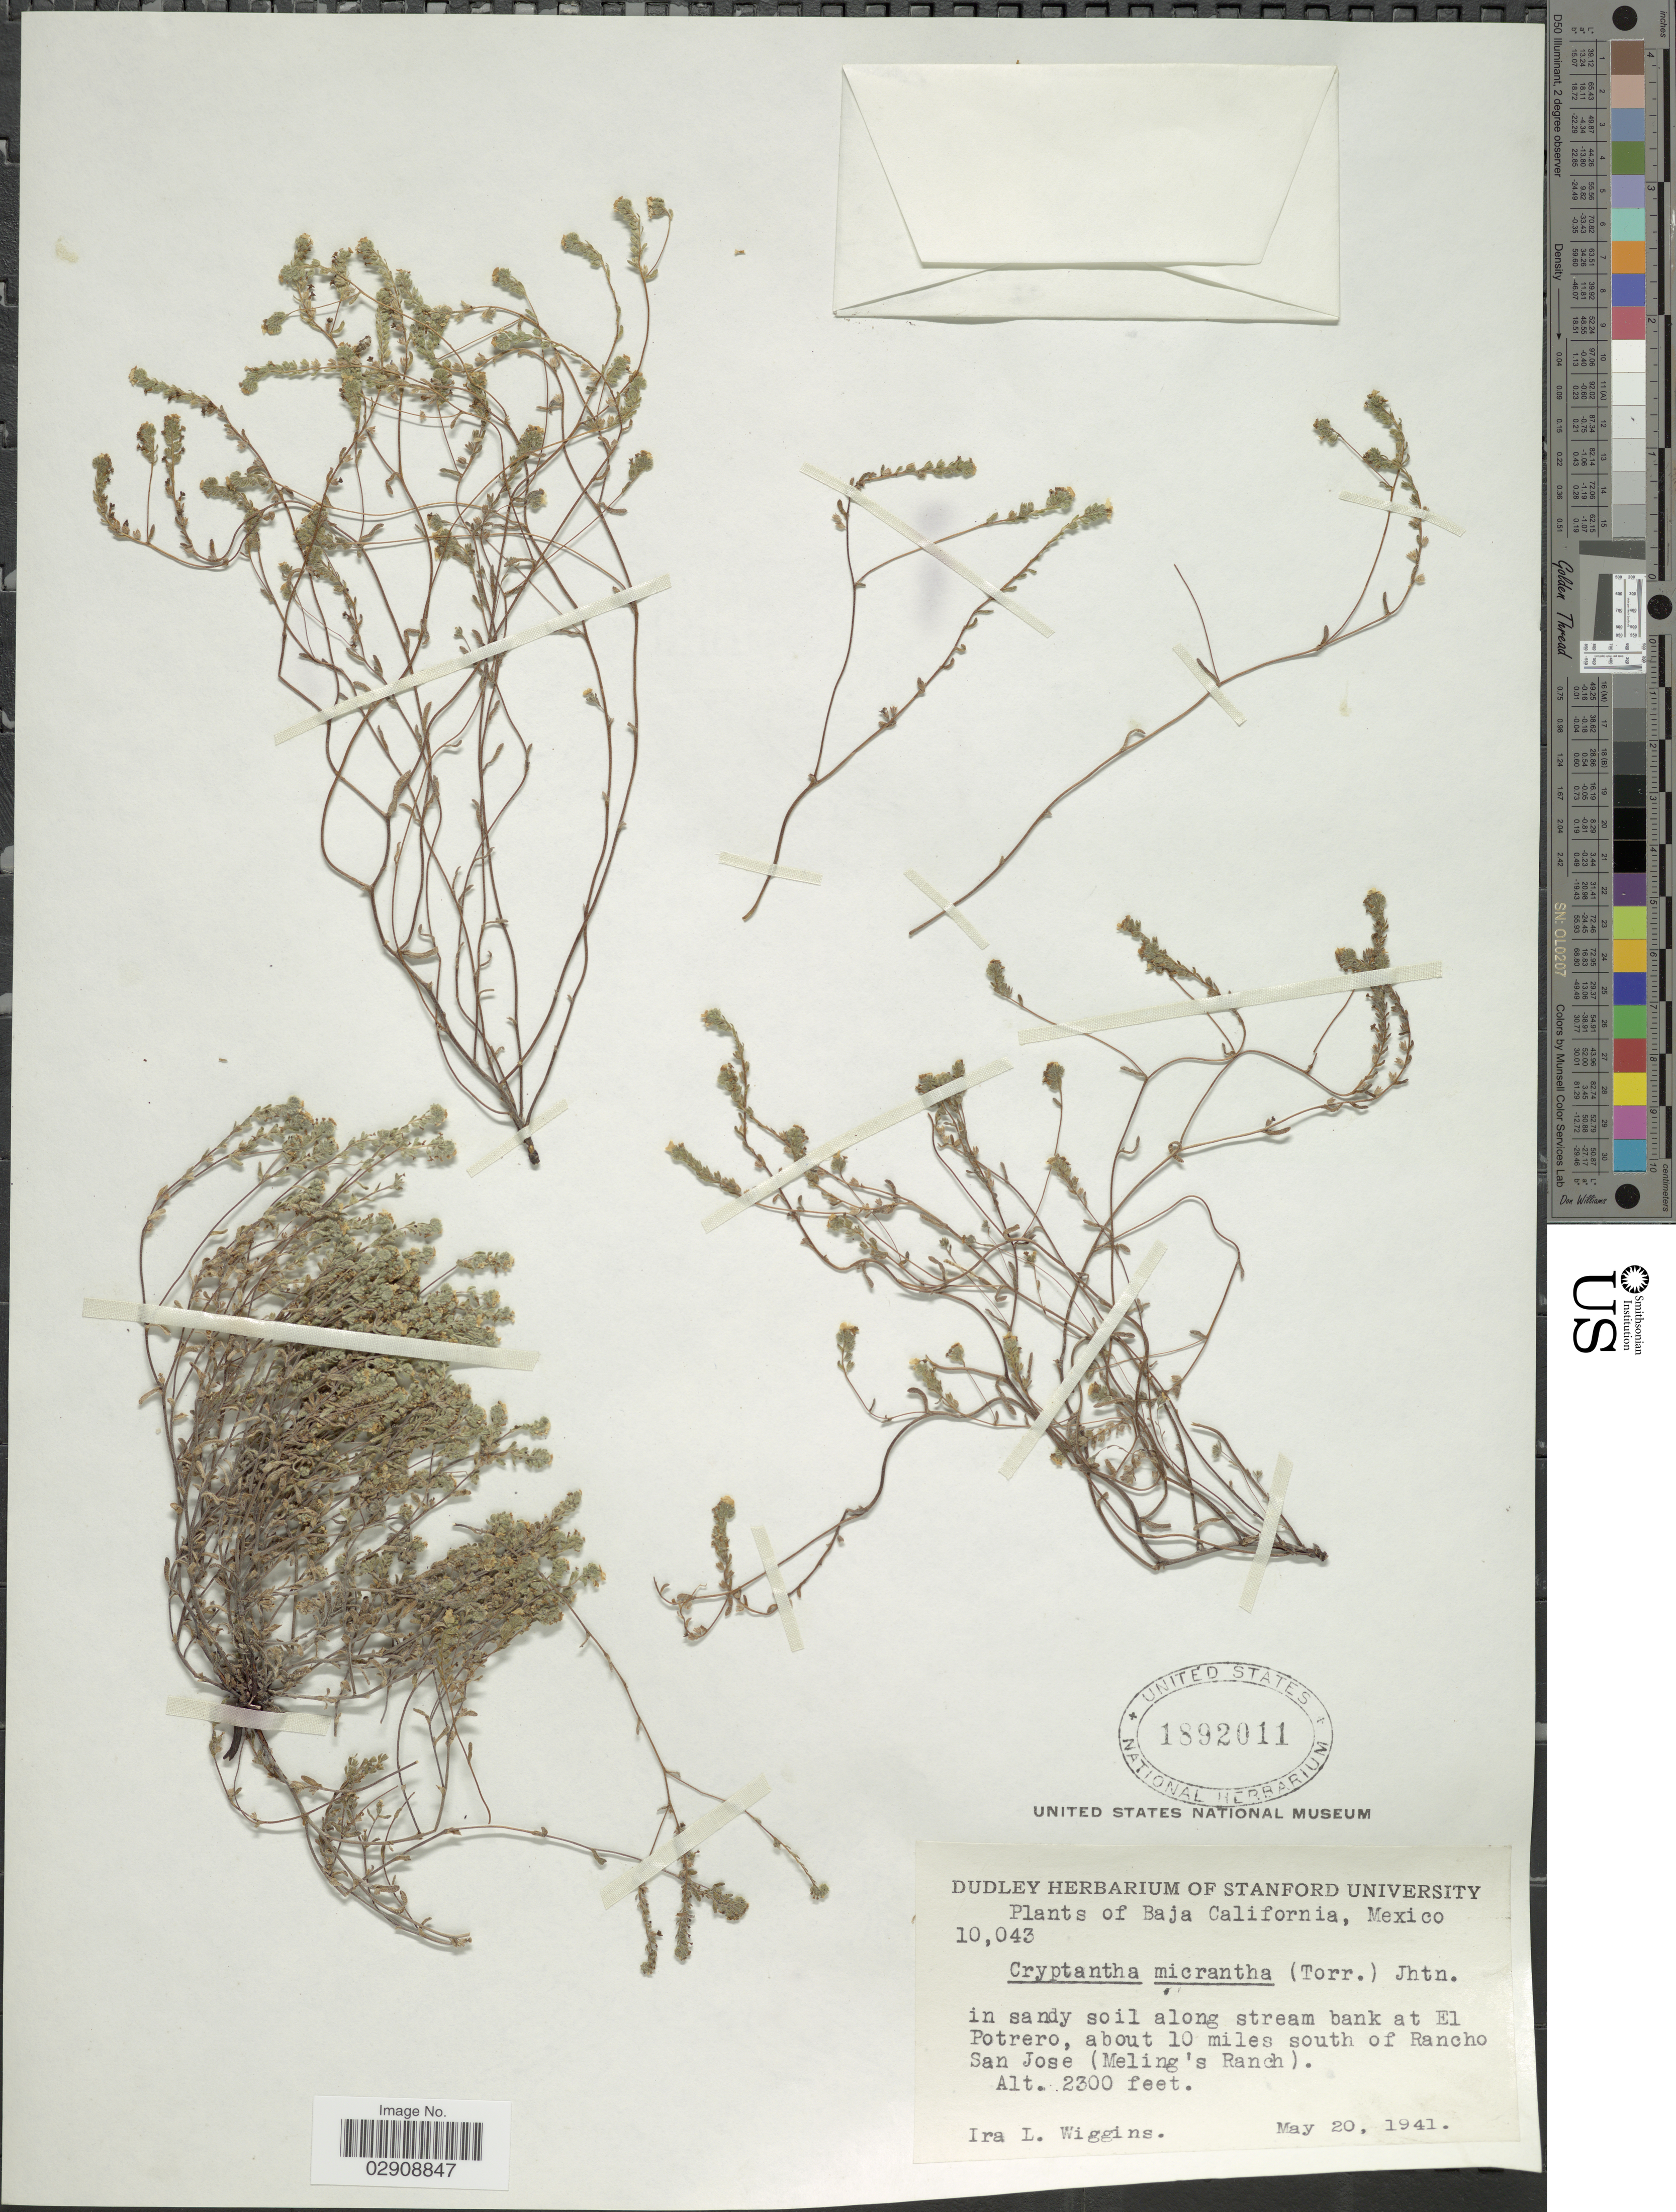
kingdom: Plantae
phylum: Tracheophyta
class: Magnoliopsida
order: Boraginales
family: Boraginaceae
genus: Cryptantha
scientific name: Cryptantha micrantha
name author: (Torr.) I.M. Johnst.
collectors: I. L. Wiggins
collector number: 10043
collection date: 1941-05-20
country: Mexico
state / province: Baja California Norte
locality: In sandy soil along stream bank at El Potrero, about 10 miles south of Rancho San Jose (Meling's Ranch).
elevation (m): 701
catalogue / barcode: US 1892011